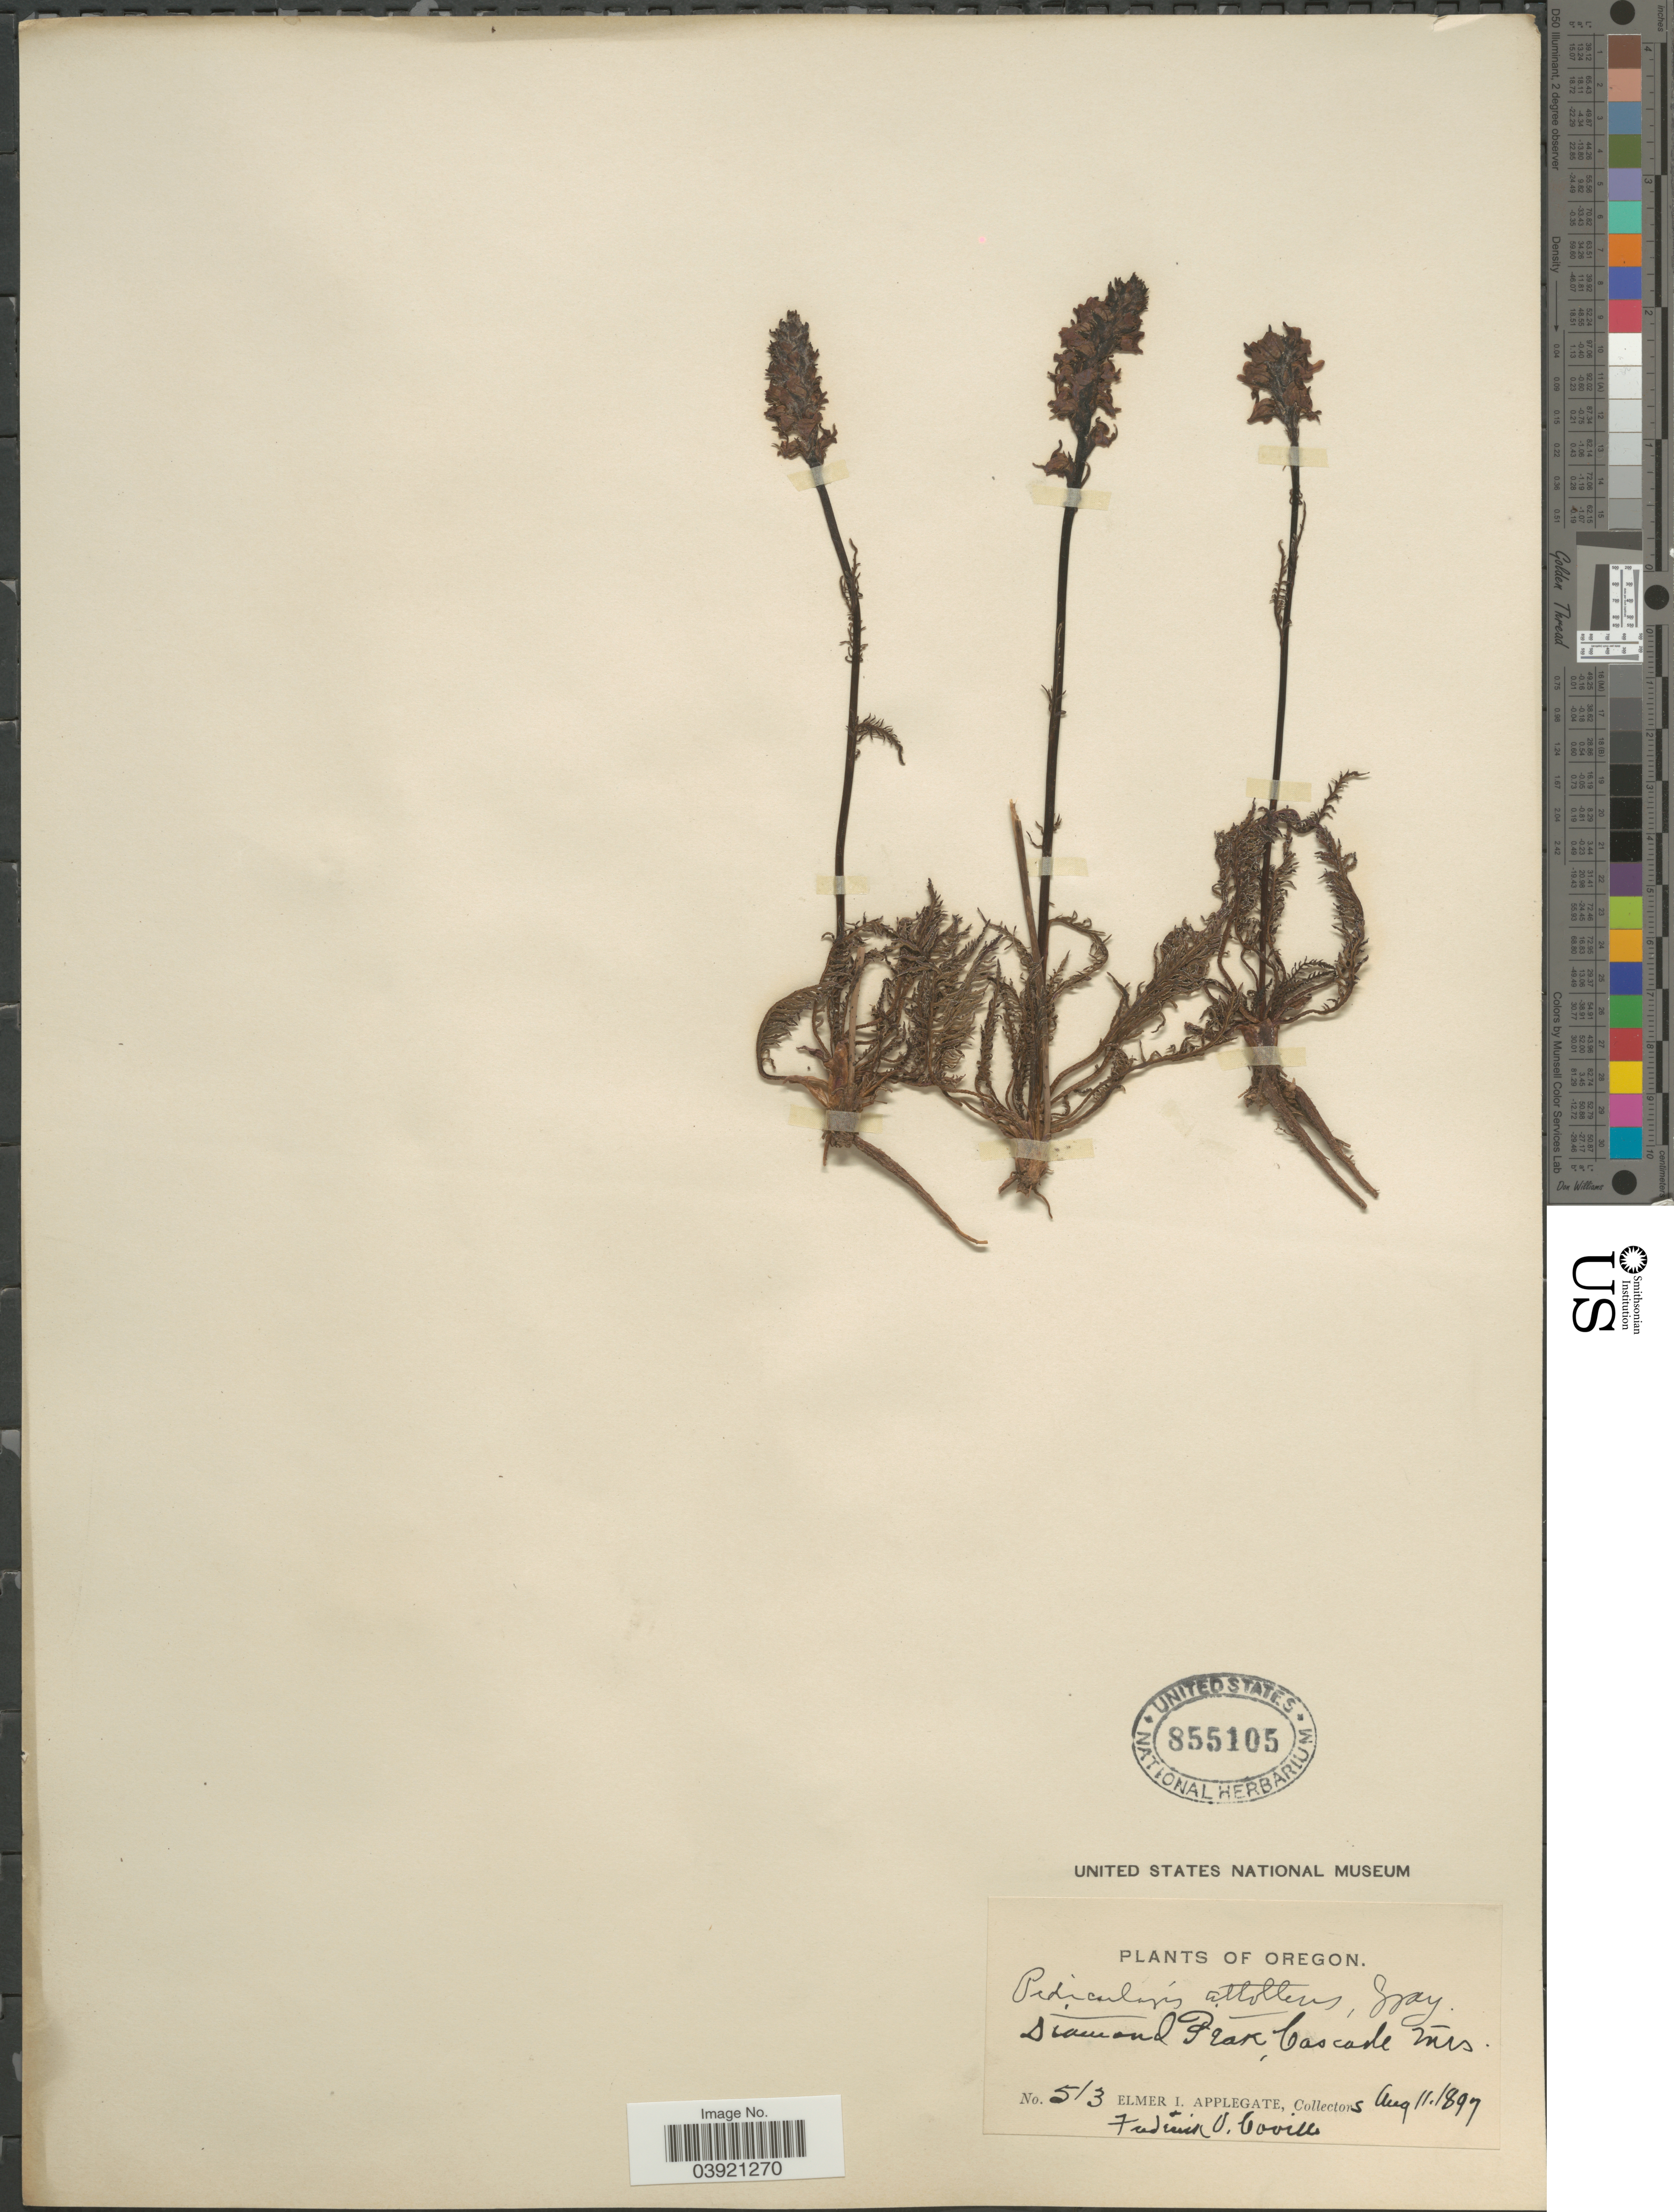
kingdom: Plantae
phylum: Tracheophyta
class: Magnoliopsida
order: Lamiales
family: Orobanchaceae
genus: Pedicularis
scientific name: Pedicularis attollens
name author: A. Gray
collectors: E. I. Applegate & F. V. Coville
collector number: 513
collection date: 1897-08-11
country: United States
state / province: Oregon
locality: Diamond Peak, Cascade Mts.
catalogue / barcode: US 855105